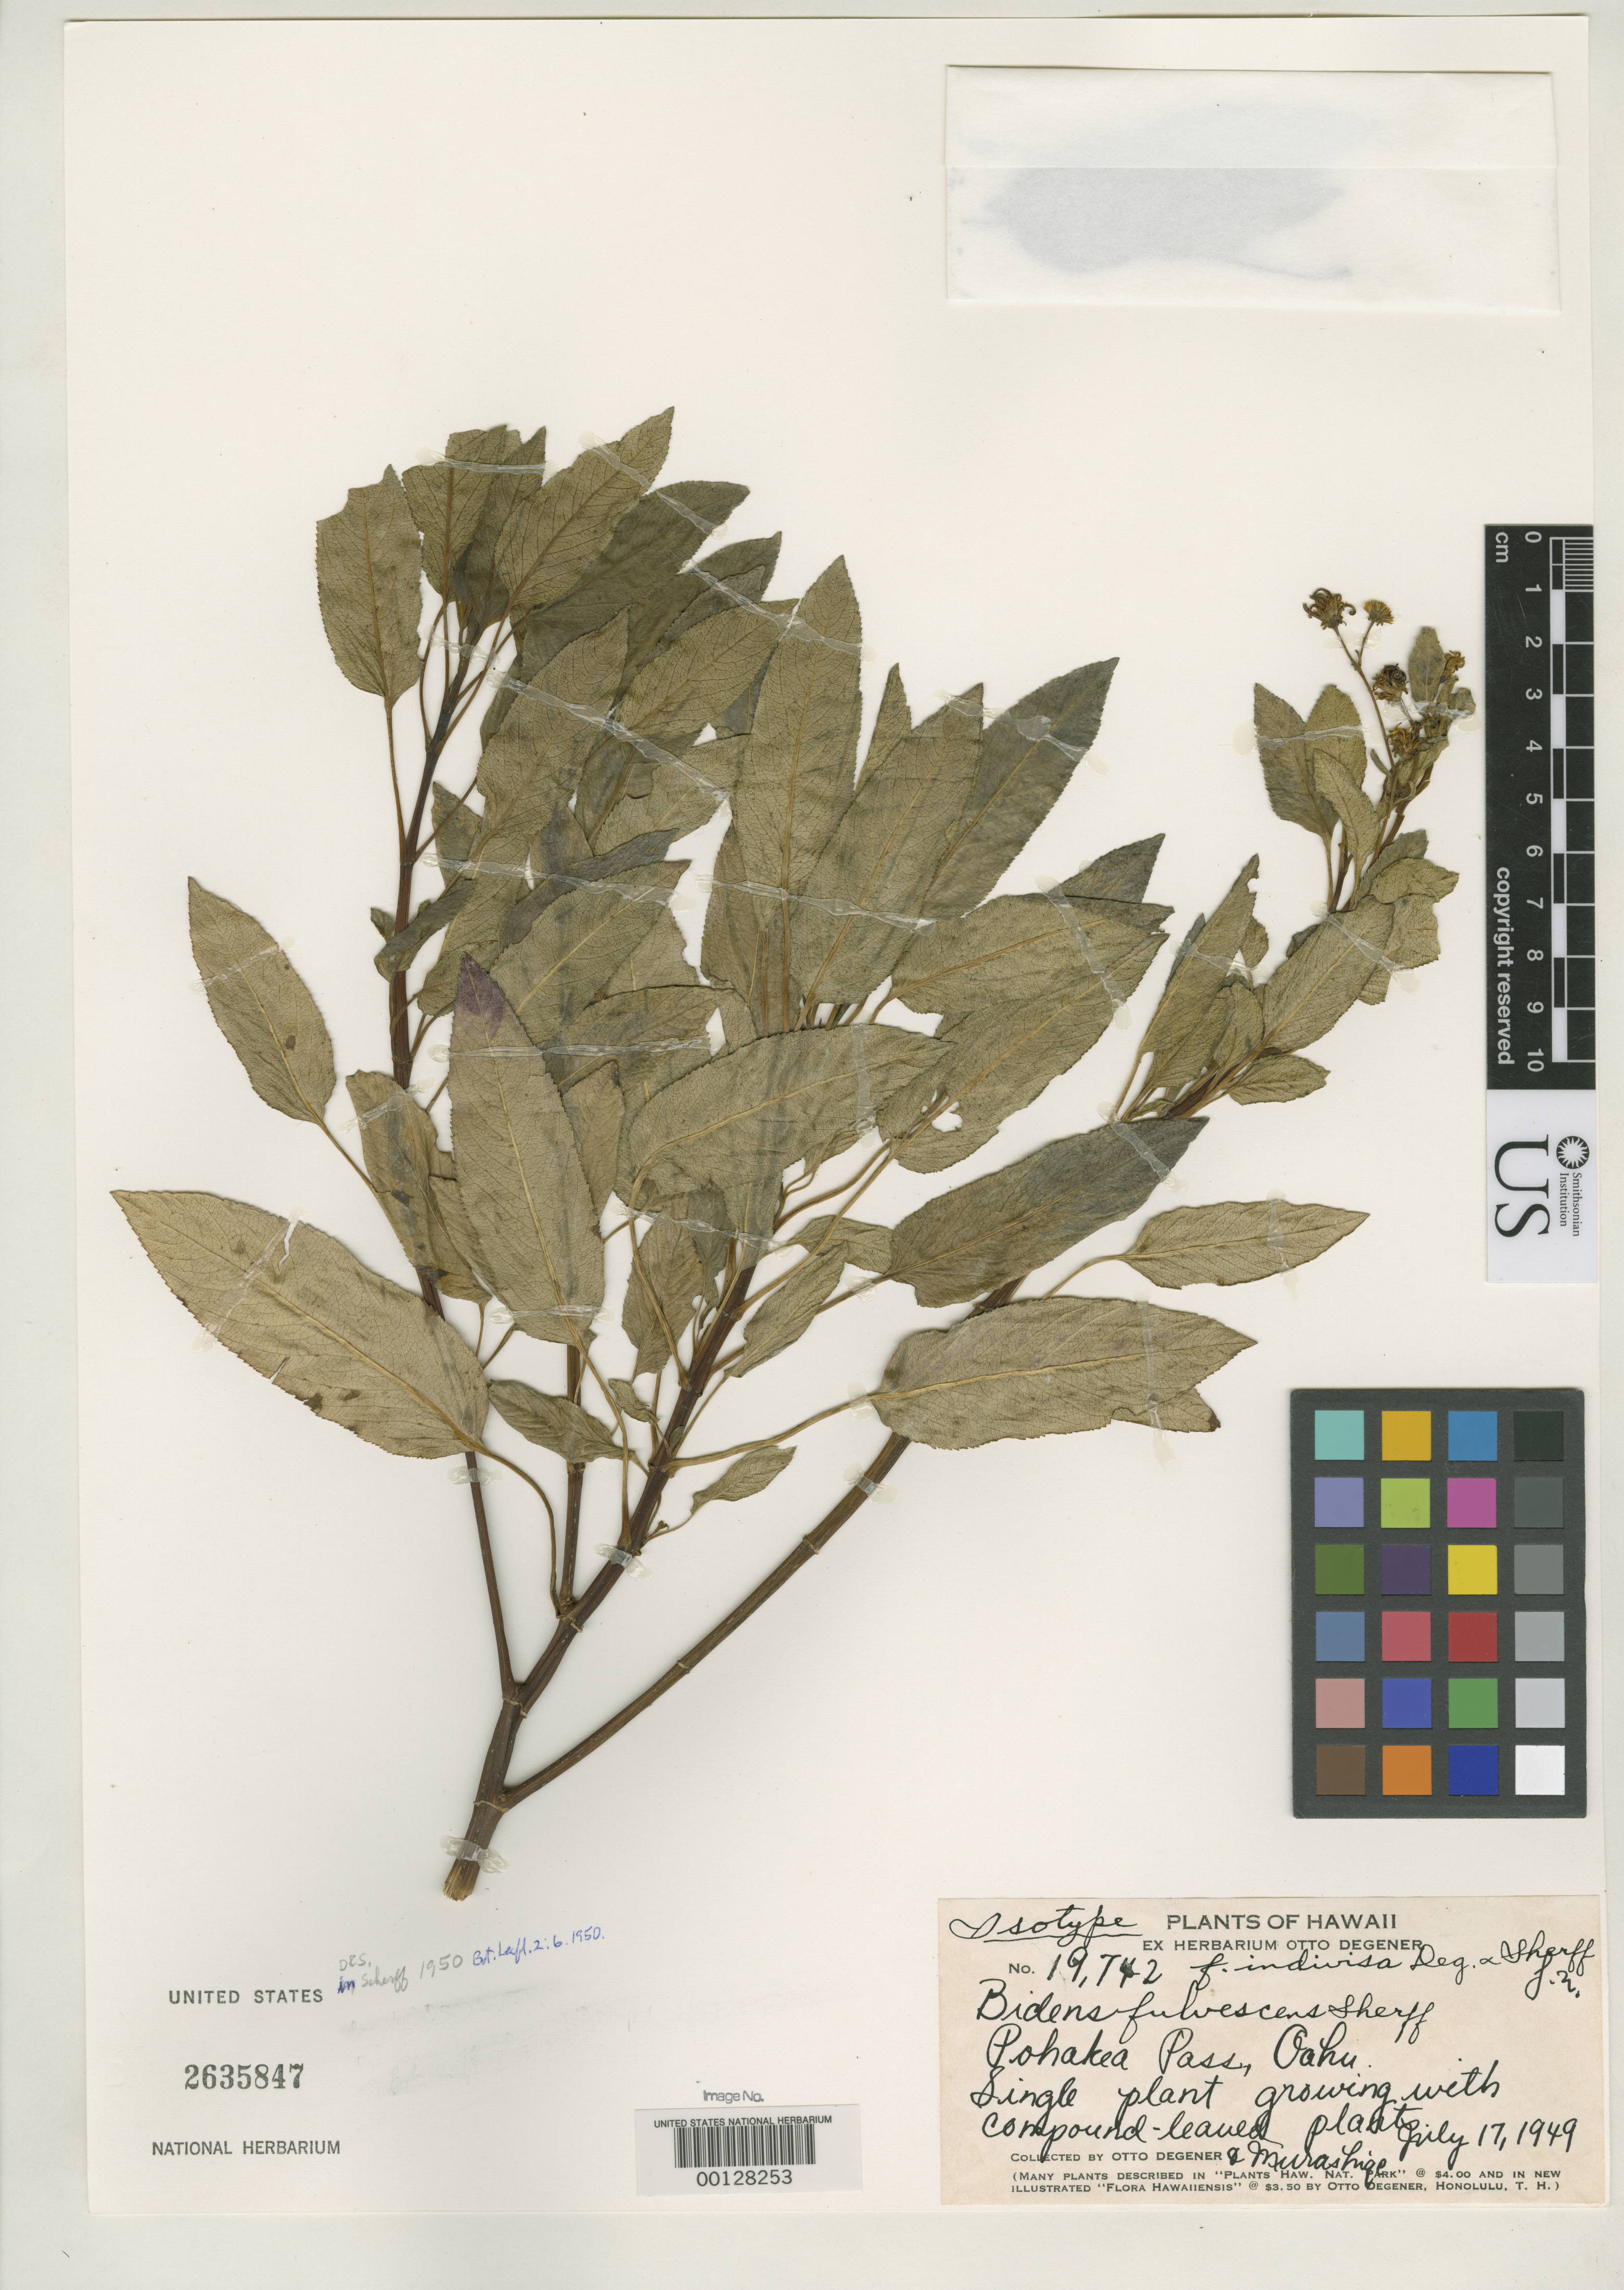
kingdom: Plantae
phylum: Tracheophyta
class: Magnoliopsida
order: Asterales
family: Asteraceae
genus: Bidens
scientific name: Bidens fulvescens f. indivisa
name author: O. Deg. et al.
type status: Isotype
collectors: O. Degener & T. Murashige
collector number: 19742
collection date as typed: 17 Jul 1949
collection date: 1949-07-17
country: United States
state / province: Hawaii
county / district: Honolulu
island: Oahu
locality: Pohakea Pass.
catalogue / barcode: US 2635847